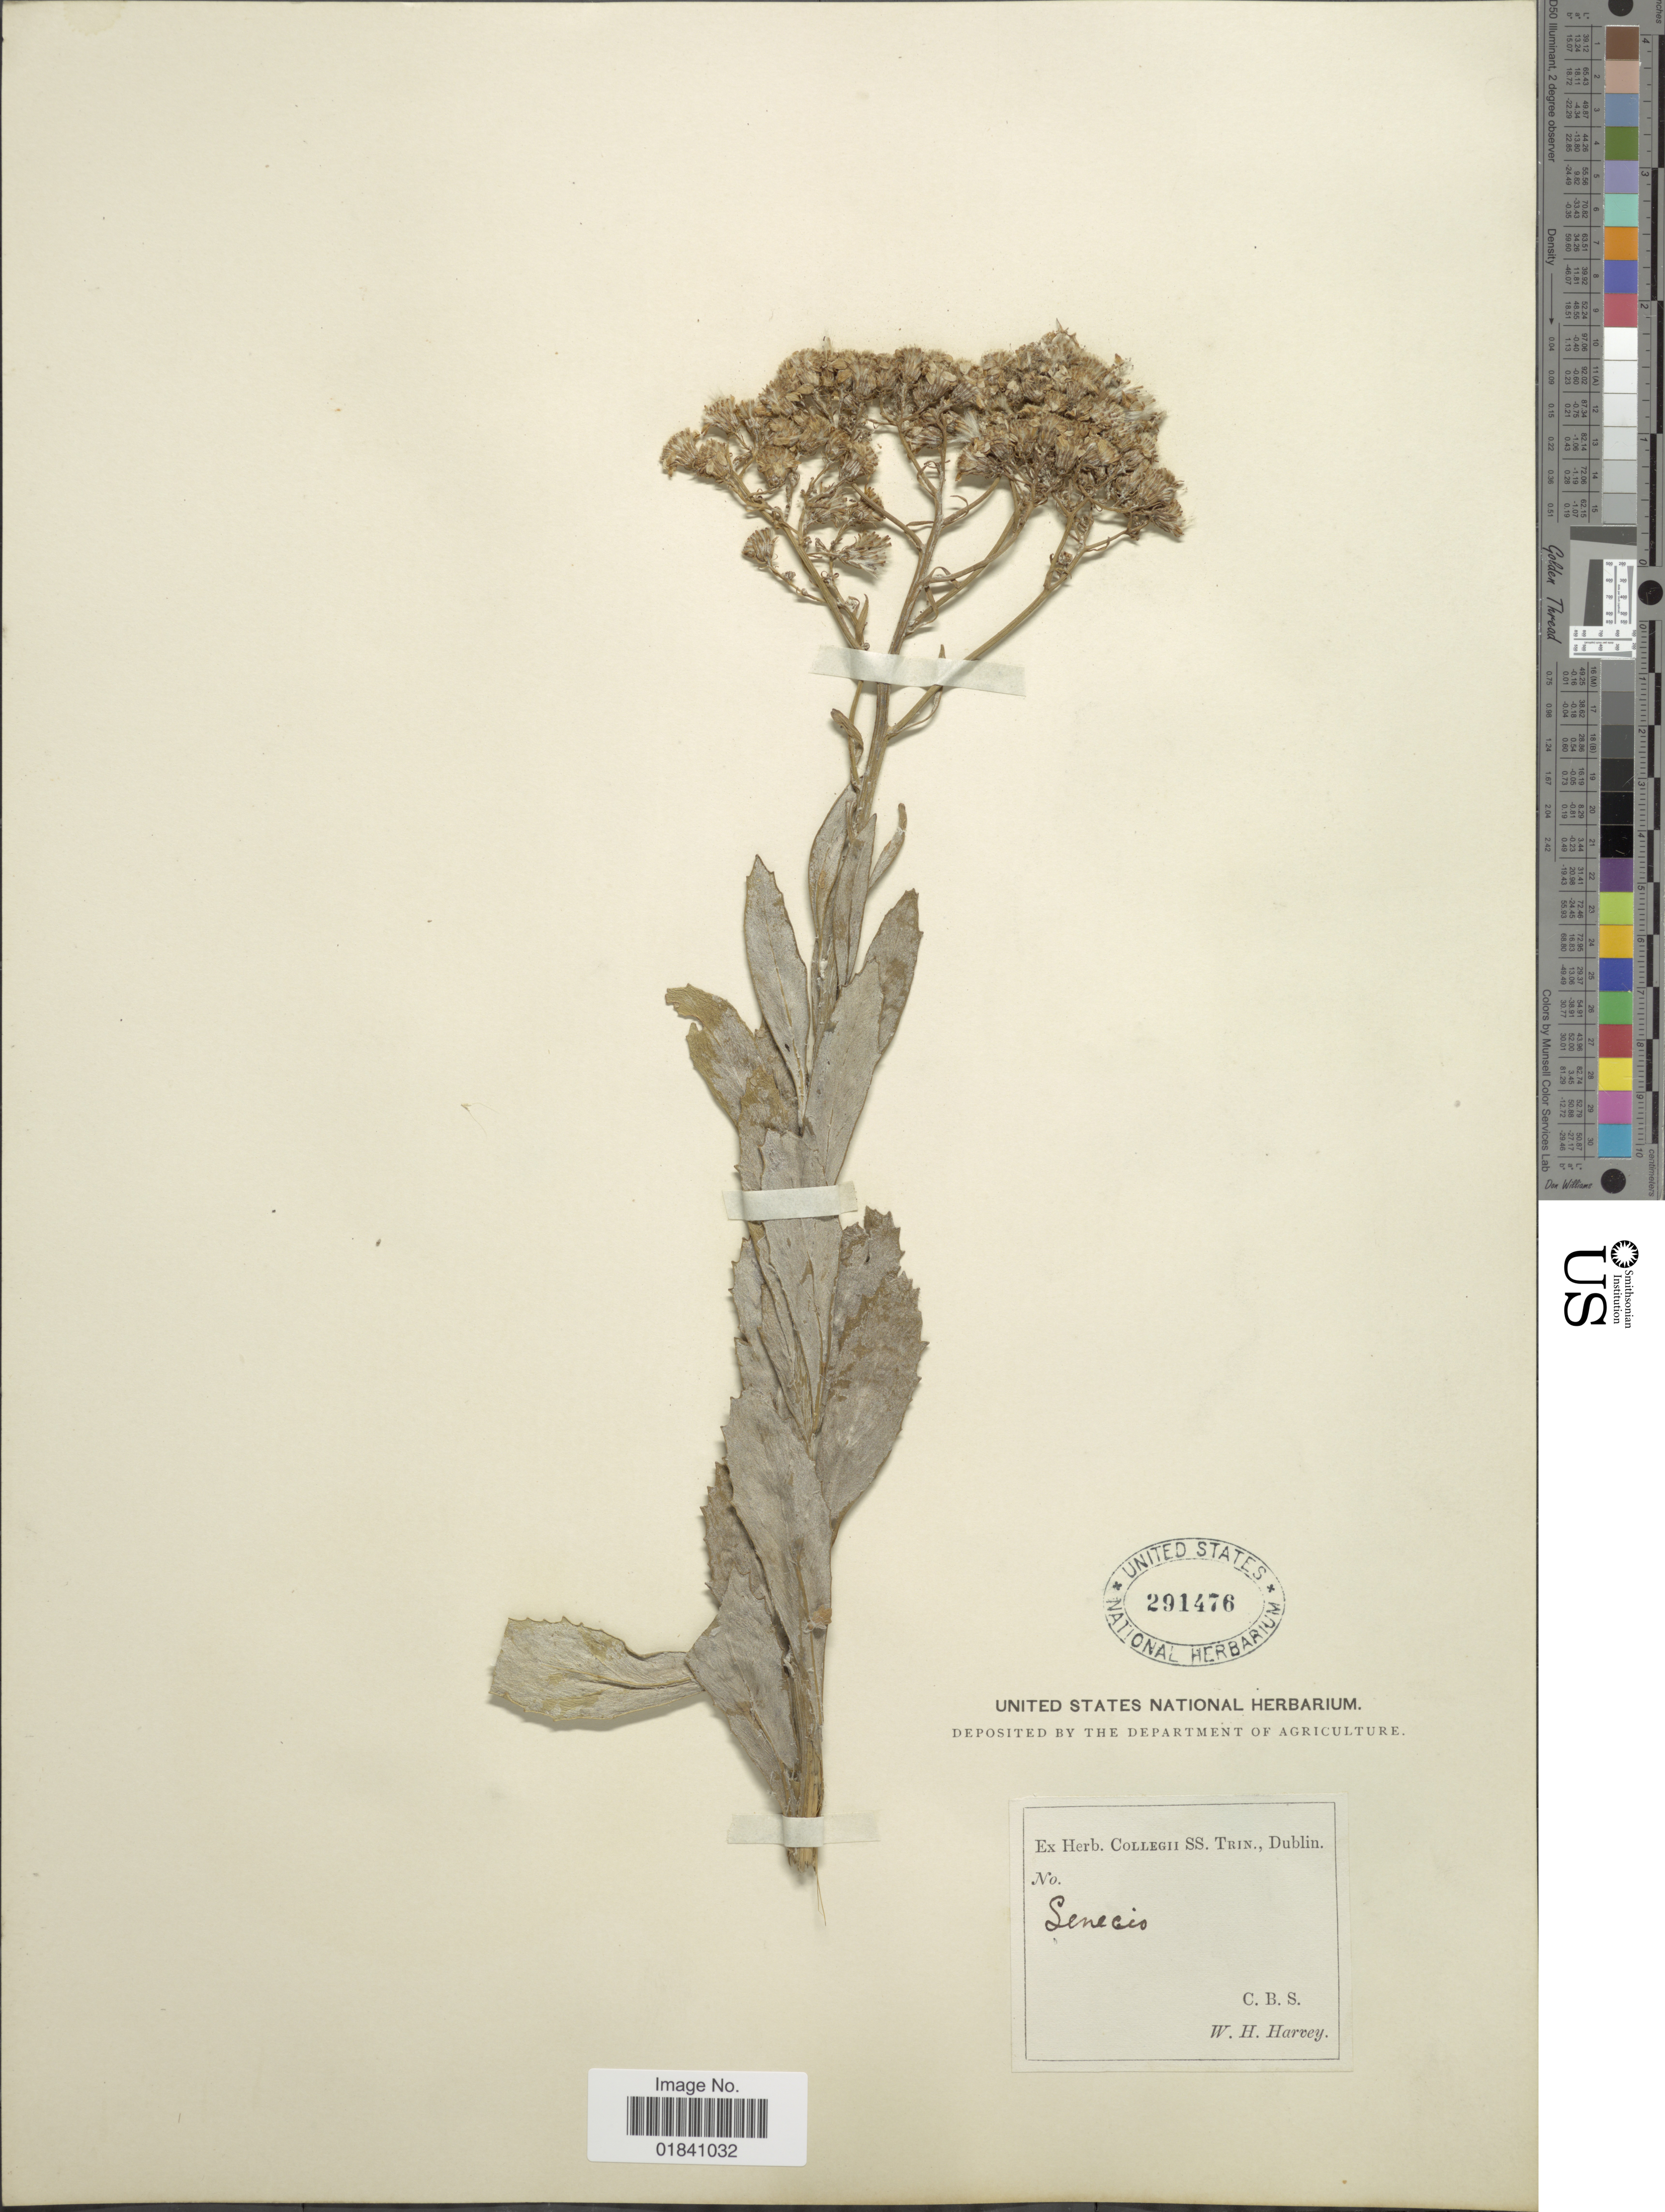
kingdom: Plantae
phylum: Tracheophyta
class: Magnoliopsida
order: Asterales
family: Asteraceae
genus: Senecio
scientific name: Senecio sp.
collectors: W. Harvey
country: South Africa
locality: C.B.S. [=Caput Bona Spei, Cape of Good Hope]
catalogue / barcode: US 291476